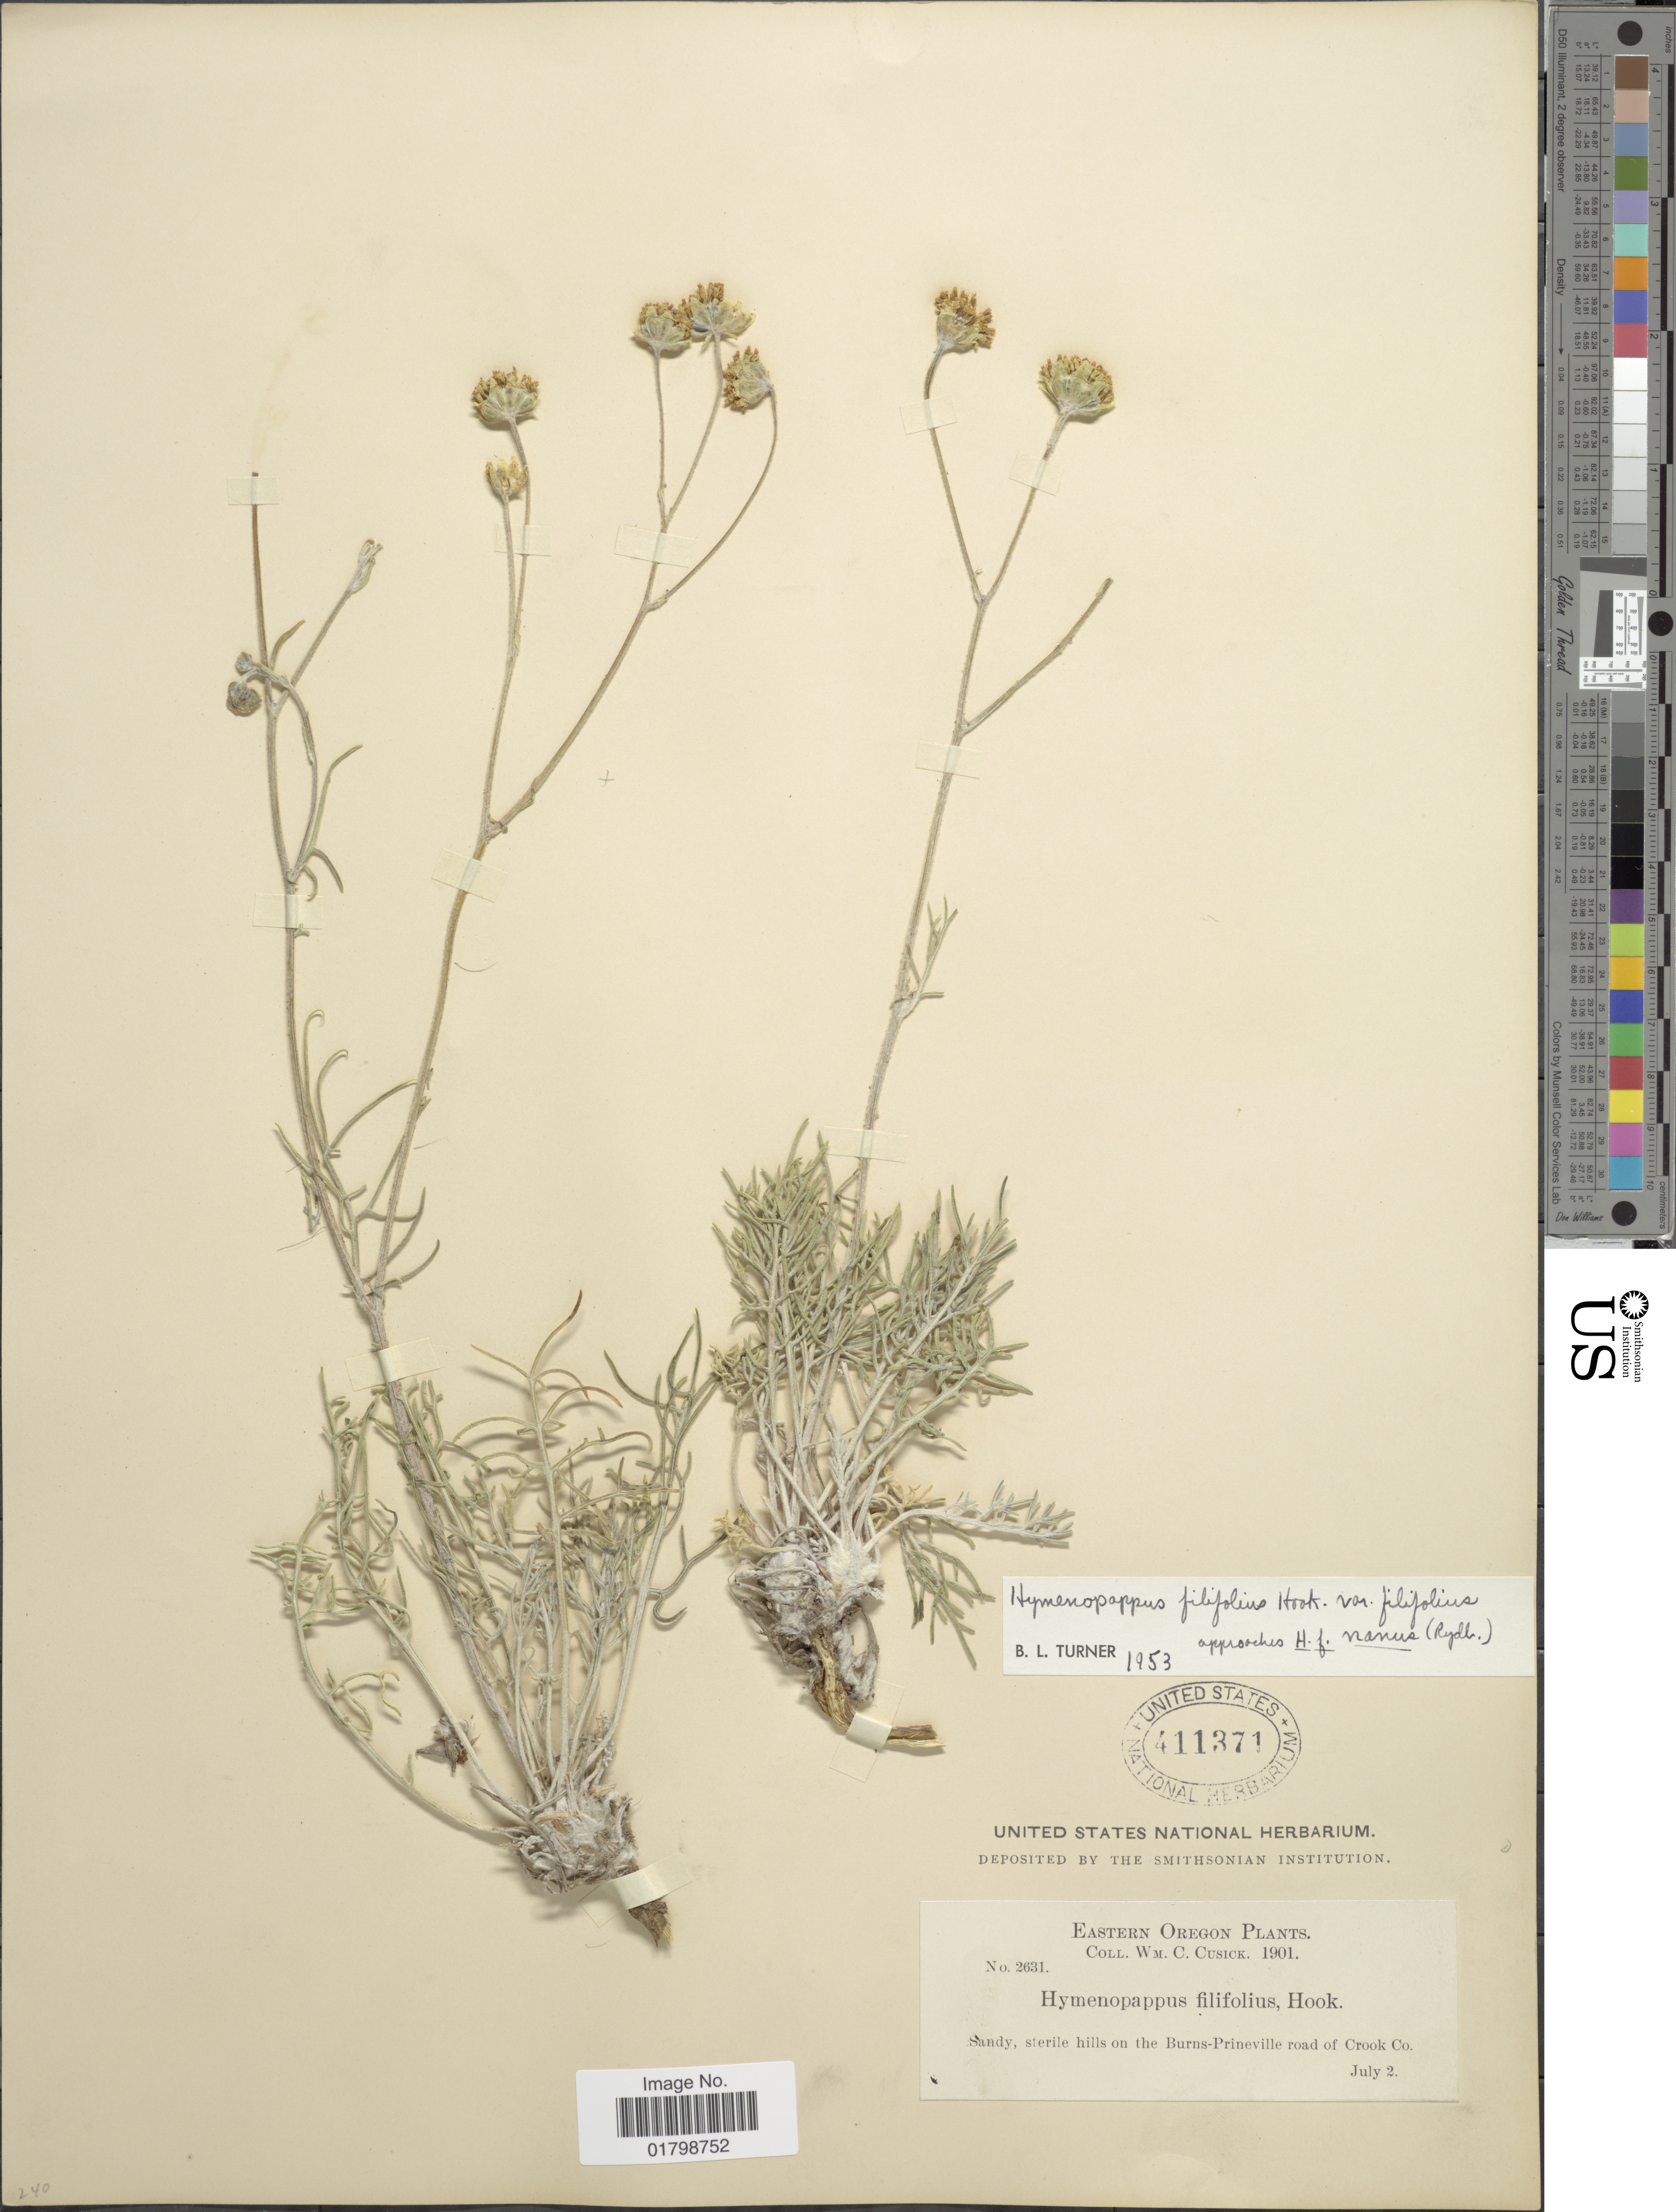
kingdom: Plantae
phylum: Tracheophyta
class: Magnoliopsida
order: Asterales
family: Asteraceae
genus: Hymenopappus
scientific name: Hymenopappus filifolius var. filifolius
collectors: W. C. Cusick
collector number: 2631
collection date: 1901-07-02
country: United States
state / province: Oregon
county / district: Crook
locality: Eastern Oregon, sterile hills on the Burns-Prineville road of Crook Co.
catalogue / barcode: US 411371